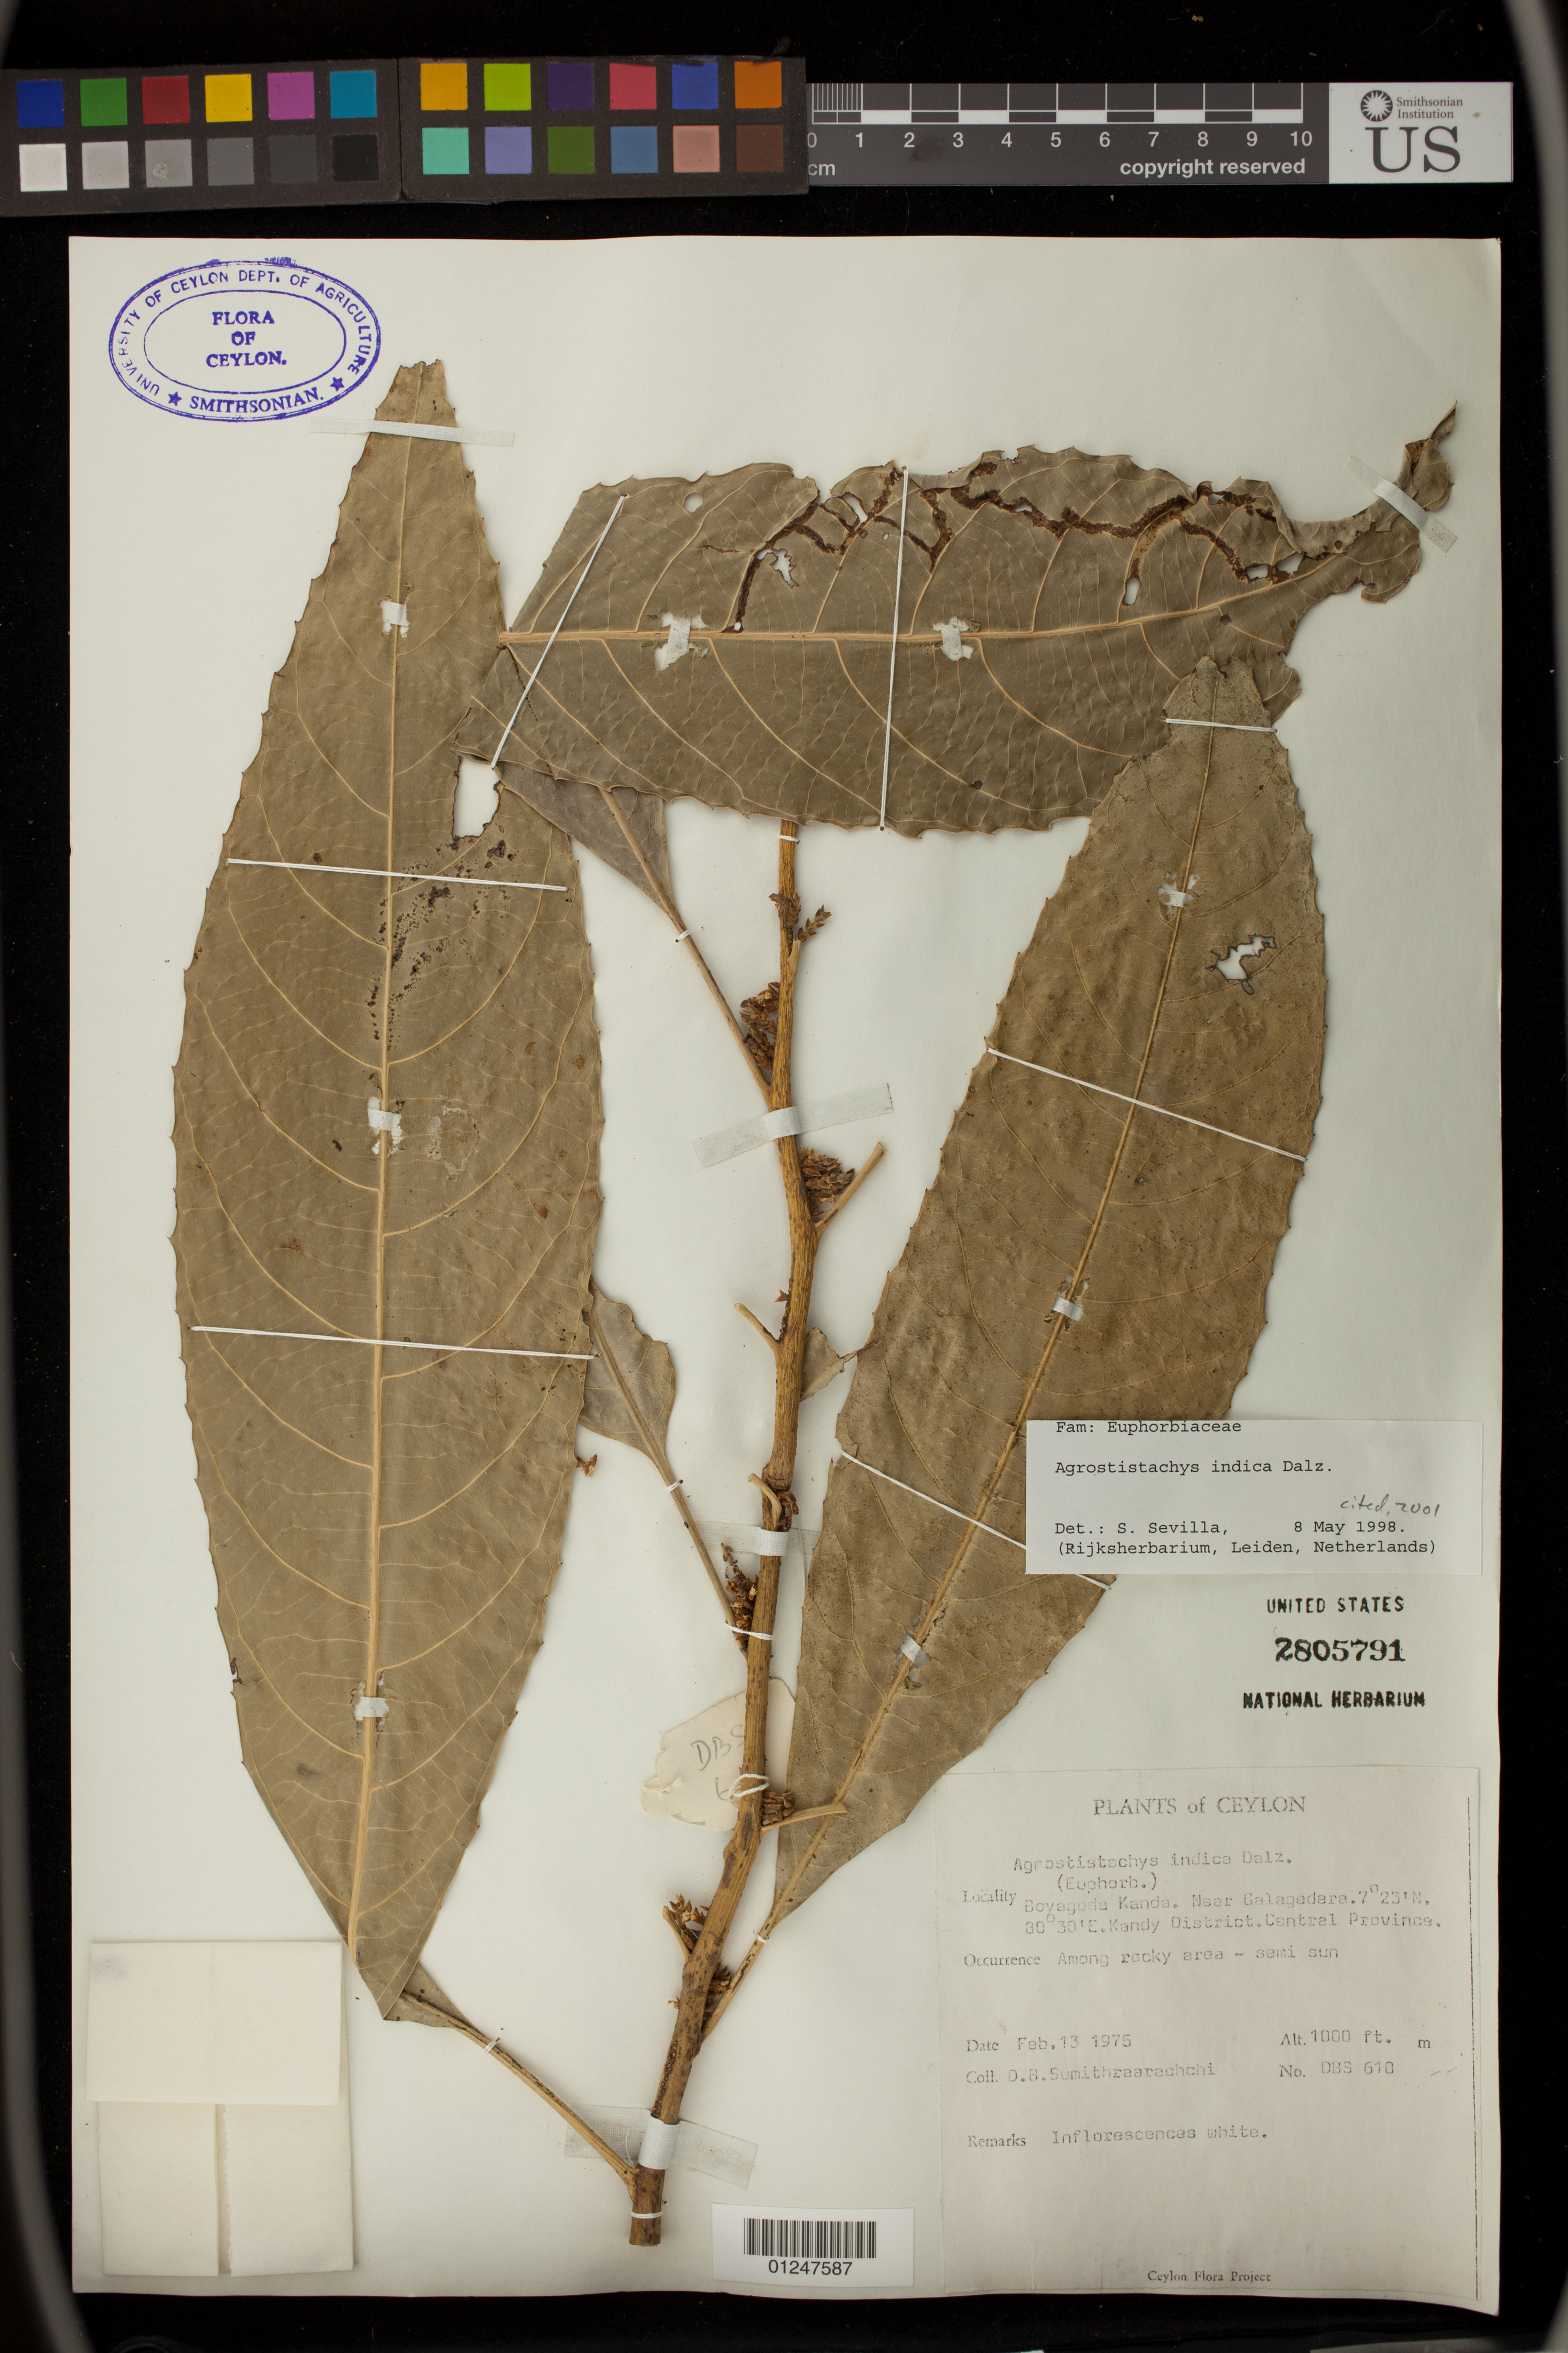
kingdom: Plantae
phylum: Tracheophyta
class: Magnoliopsida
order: Malpighiales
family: Euphorbiaceae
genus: Agrostistachys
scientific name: Agrostistachys indica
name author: Dalzell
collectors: D. B. Sumithraarachchi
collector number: DBS 610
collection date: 1975-02-13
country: Sri Lanka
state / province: North Western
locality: Boyagoda Kanda. Near Galagedera.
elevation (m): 305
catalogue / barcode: US 2805791